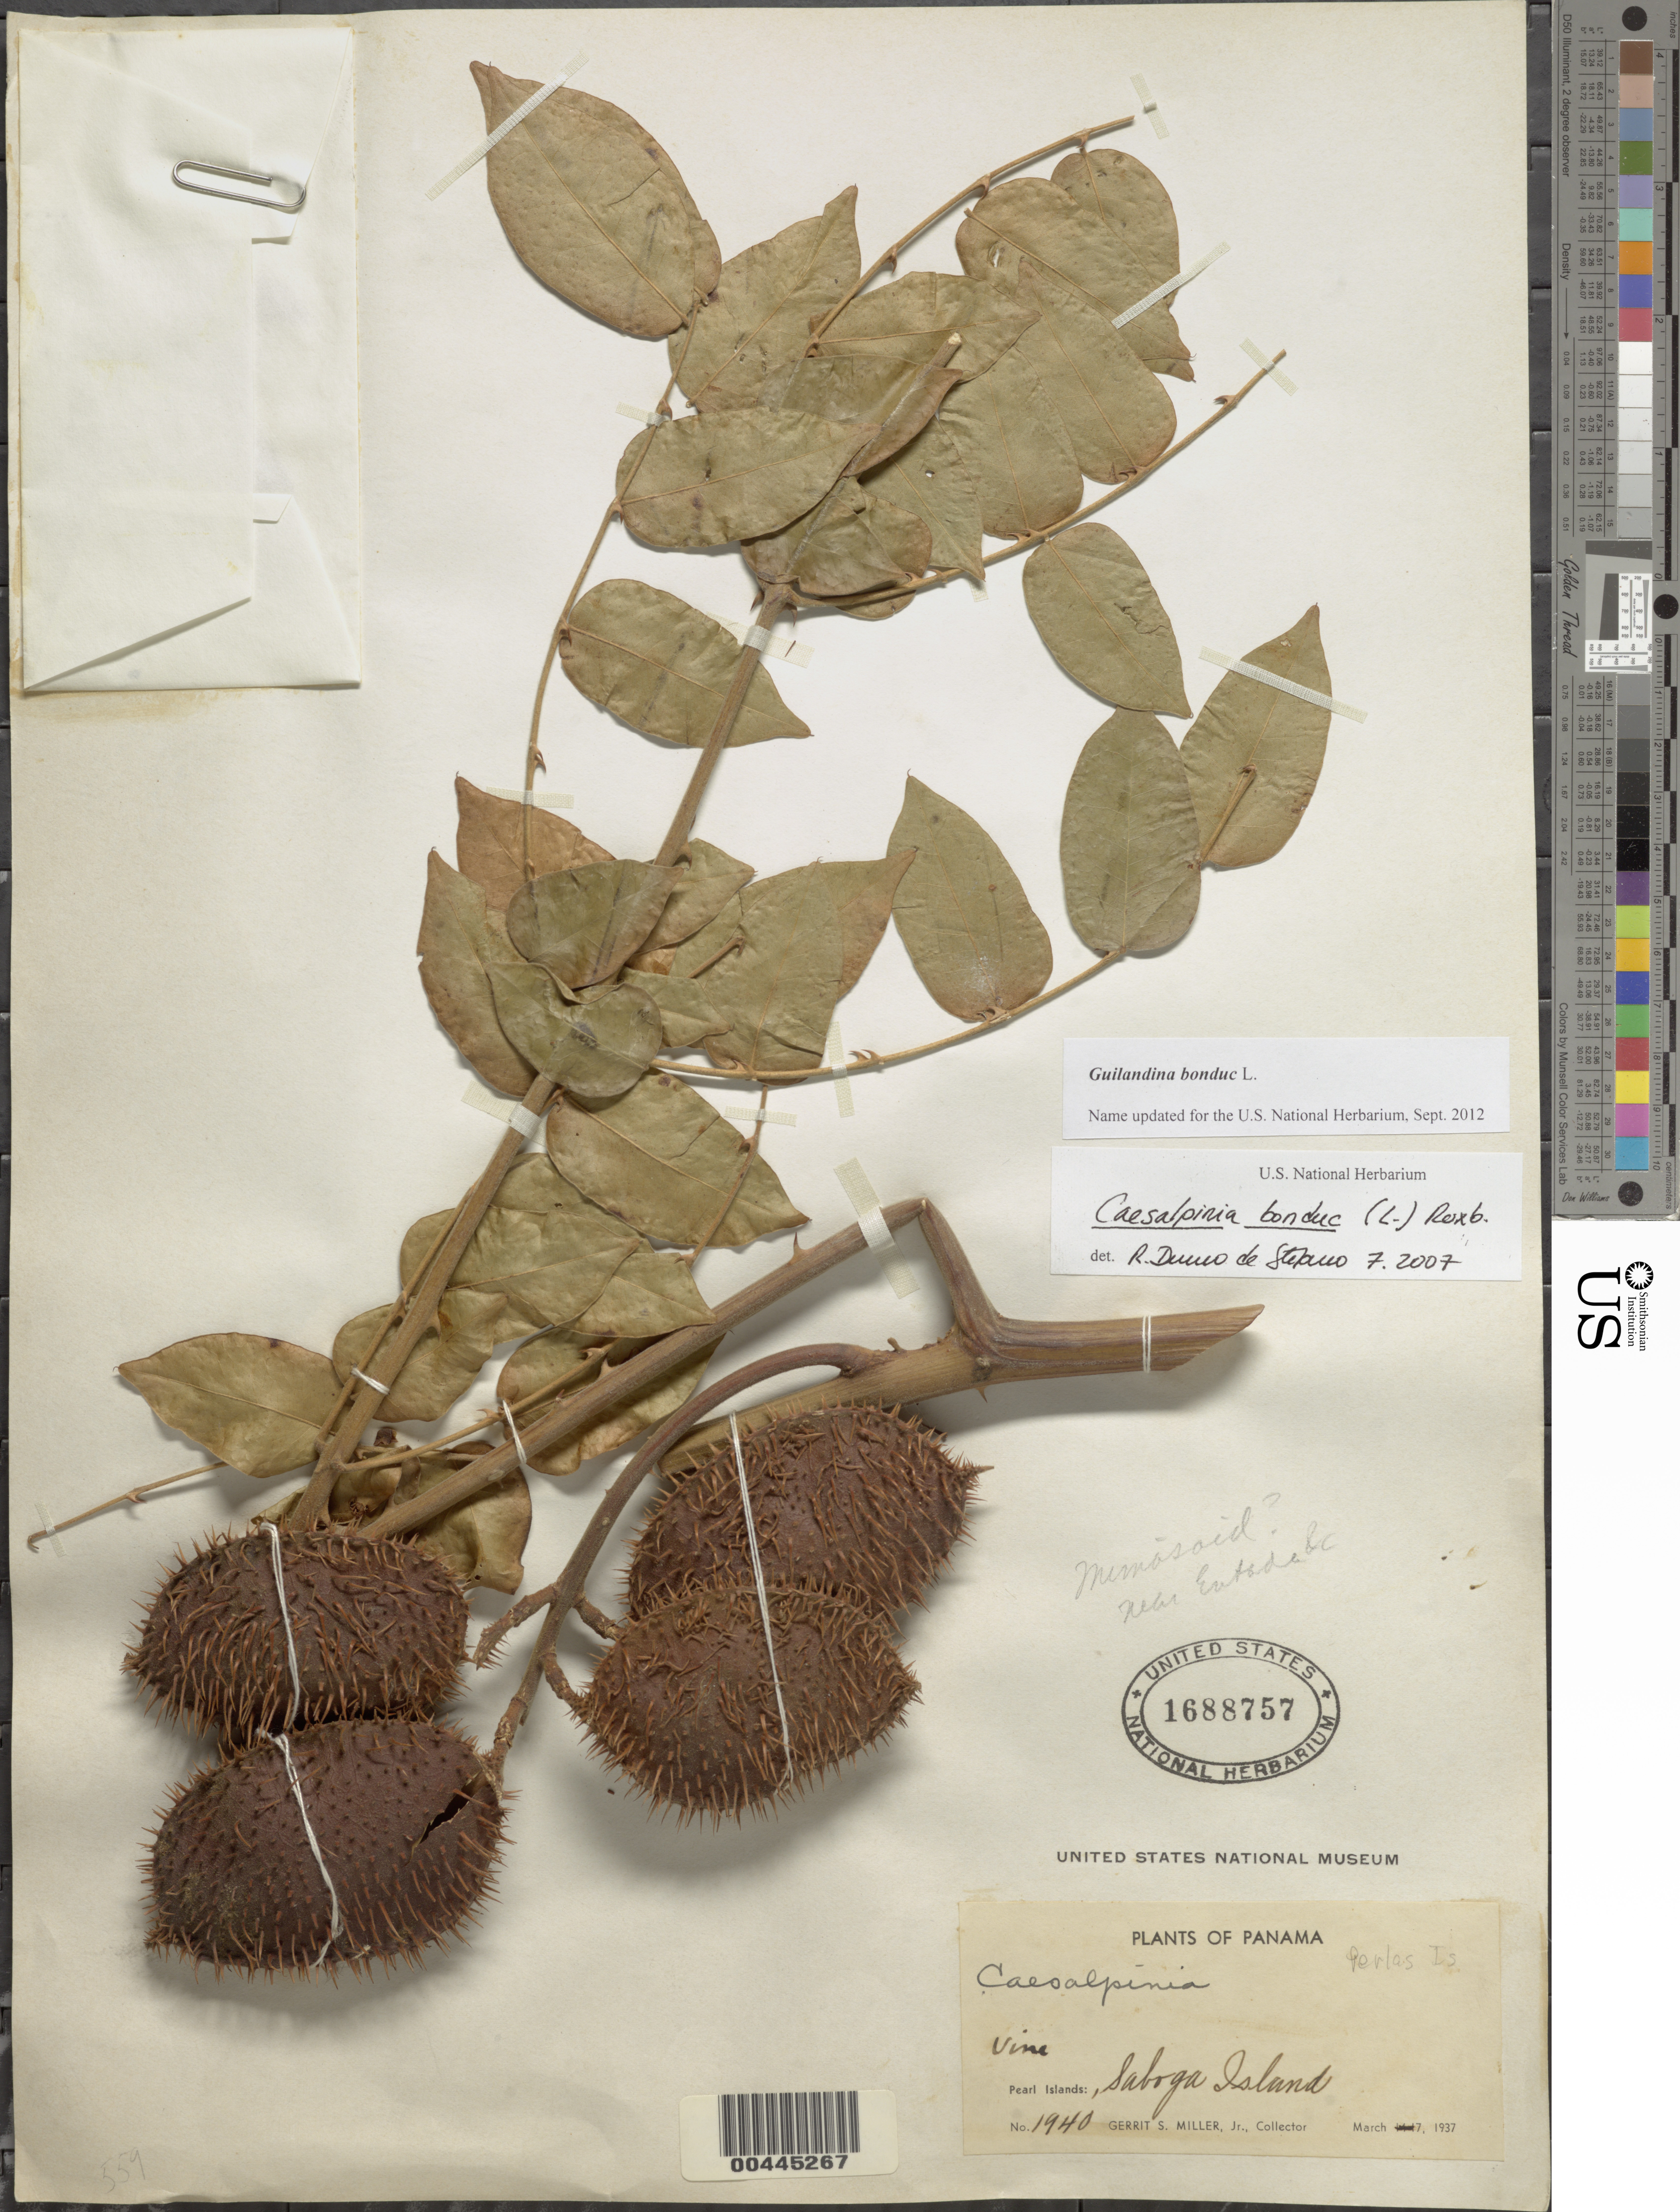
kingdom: Plantae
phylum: Tracheophyta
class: Magnoliopsida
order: Fabales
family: Fabaceae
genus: Guilandina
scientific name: Guilandina bonduc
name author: L.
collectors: G. S. Miller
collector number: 1940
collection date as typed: Mar 1937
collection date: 1937-03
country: Panama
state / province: Panamá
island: Saboga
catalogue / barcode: US 1688757